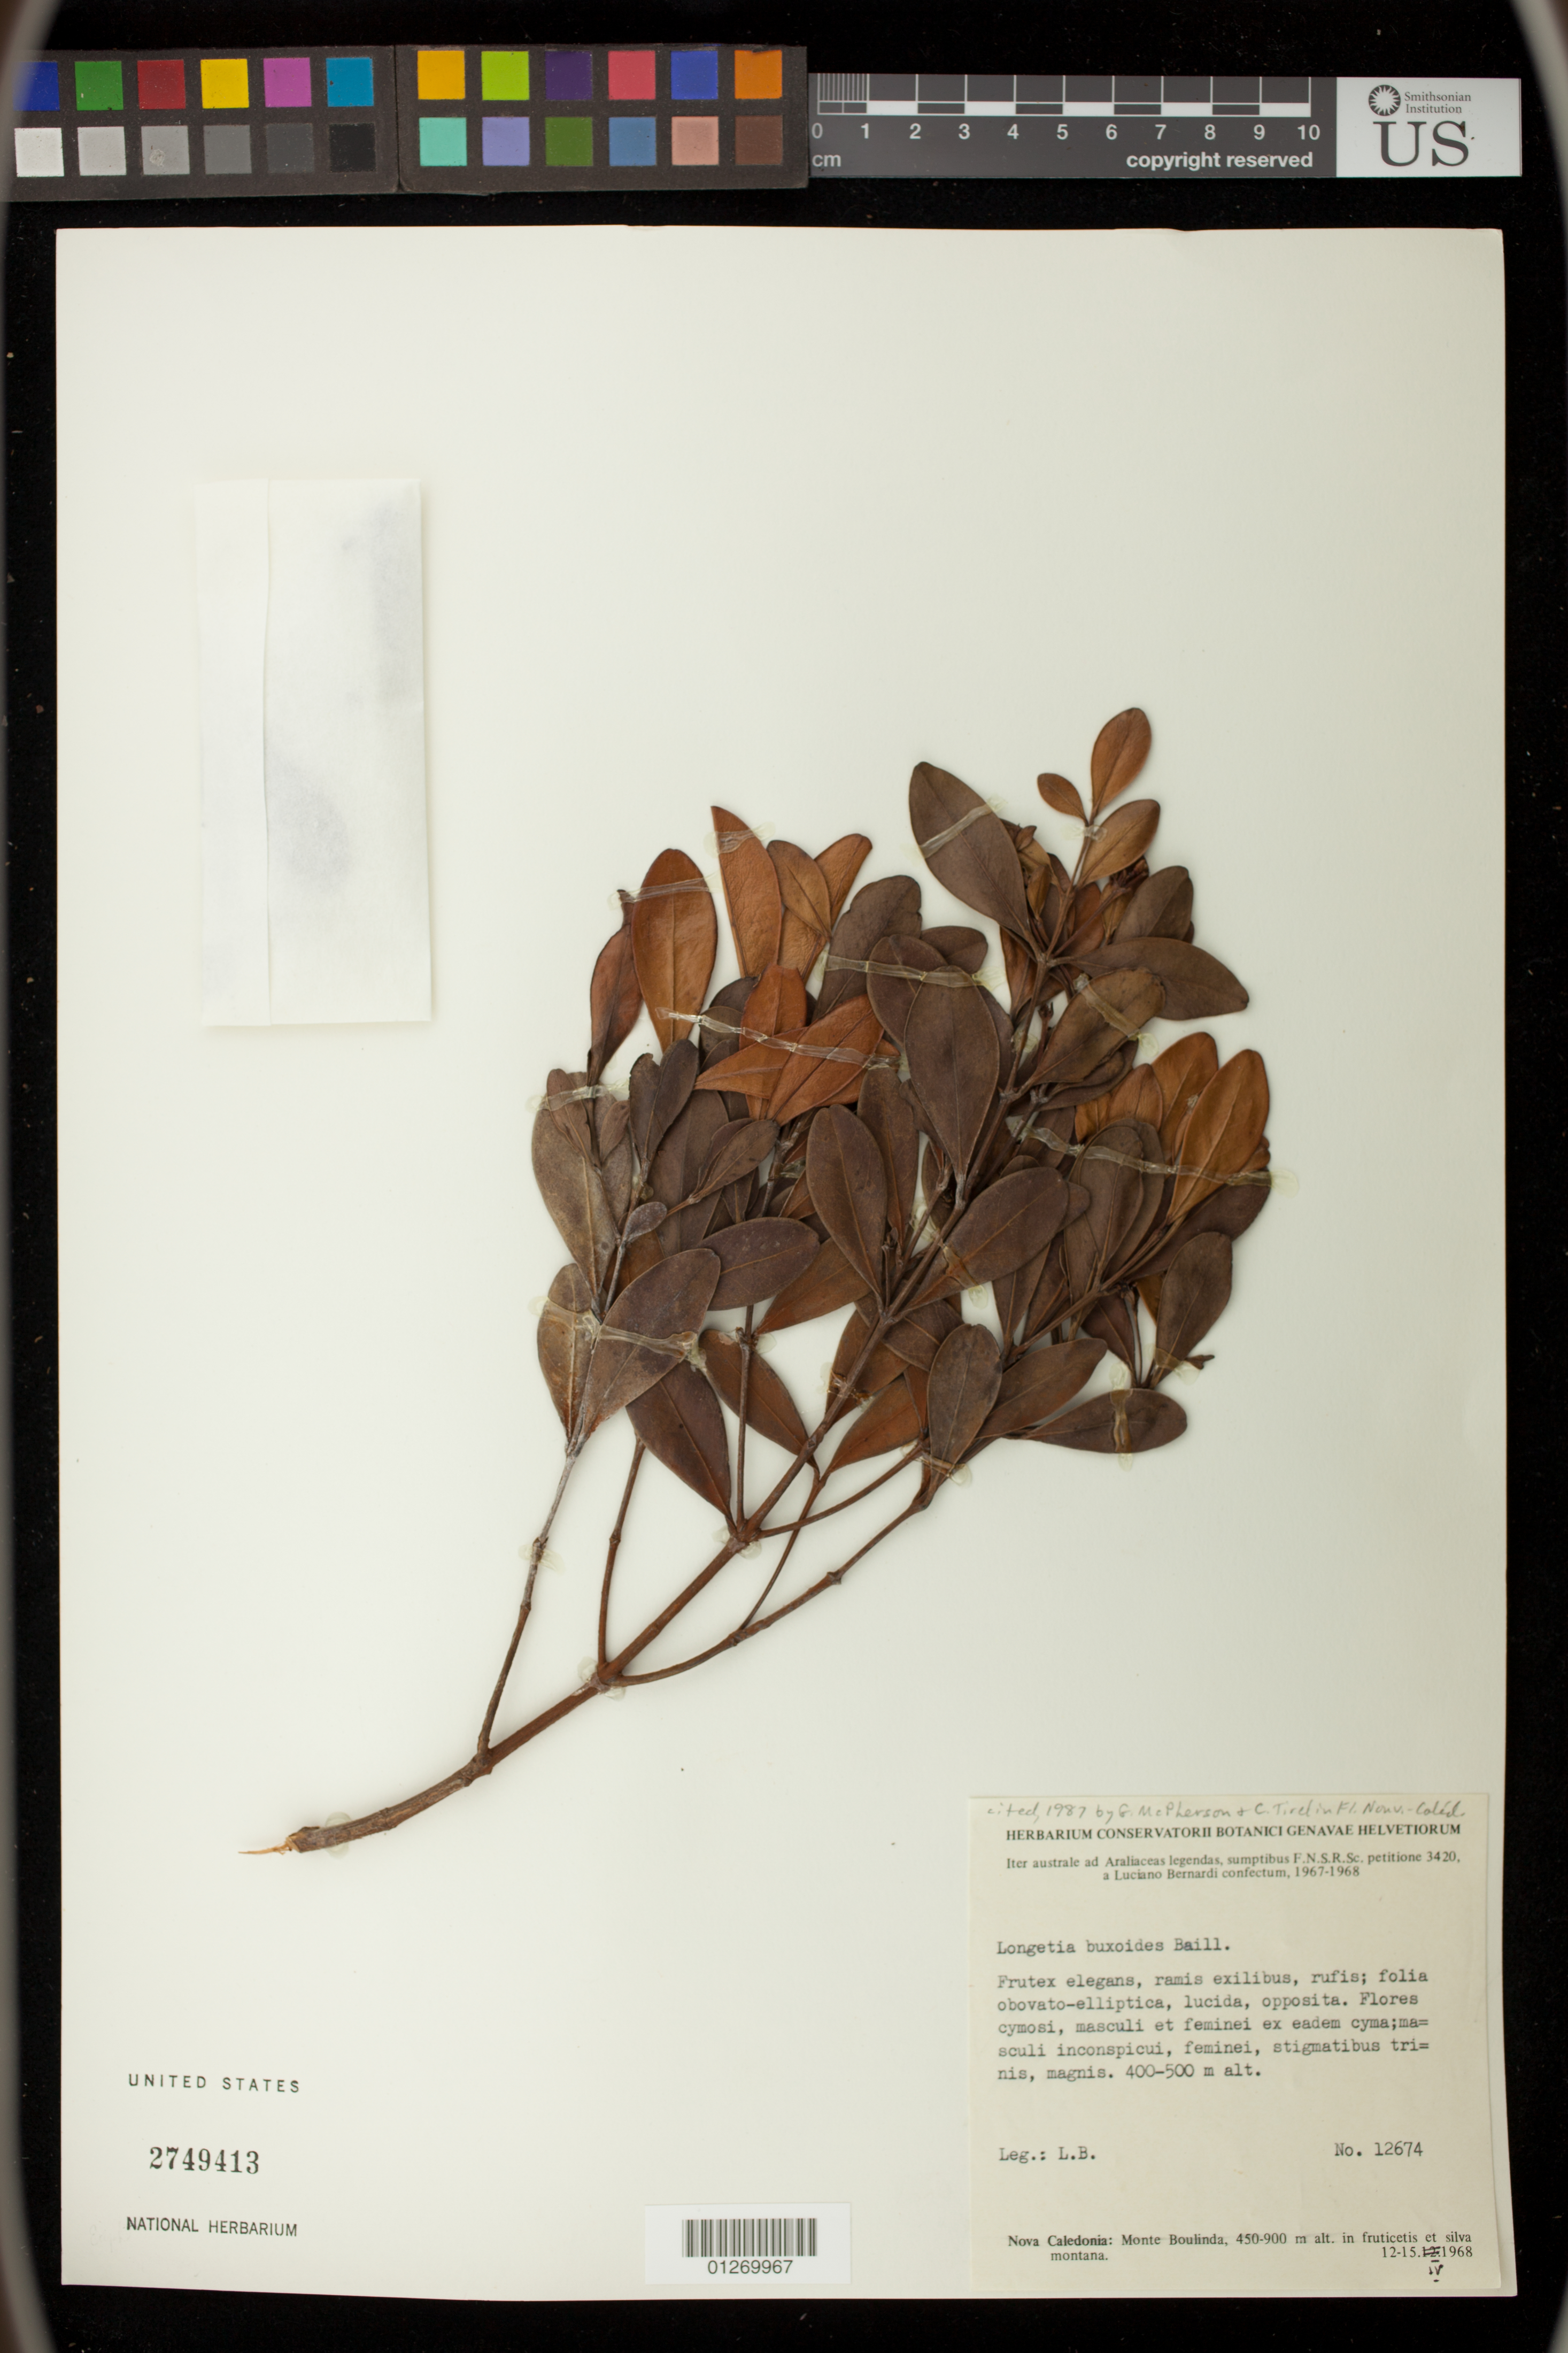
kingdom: Plantae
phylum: Tracheophyta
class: Magnoliopsida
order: Malpighiales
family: Picrodendraceae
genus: Longetia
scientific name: Longetia buxoides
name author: Baill.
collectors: L. Bernardi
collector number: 12674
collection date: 1968-04-12/1968-04-15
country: New Caledonia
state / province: South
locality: Monte Boulinda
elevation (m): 400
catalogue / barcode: US 2749413